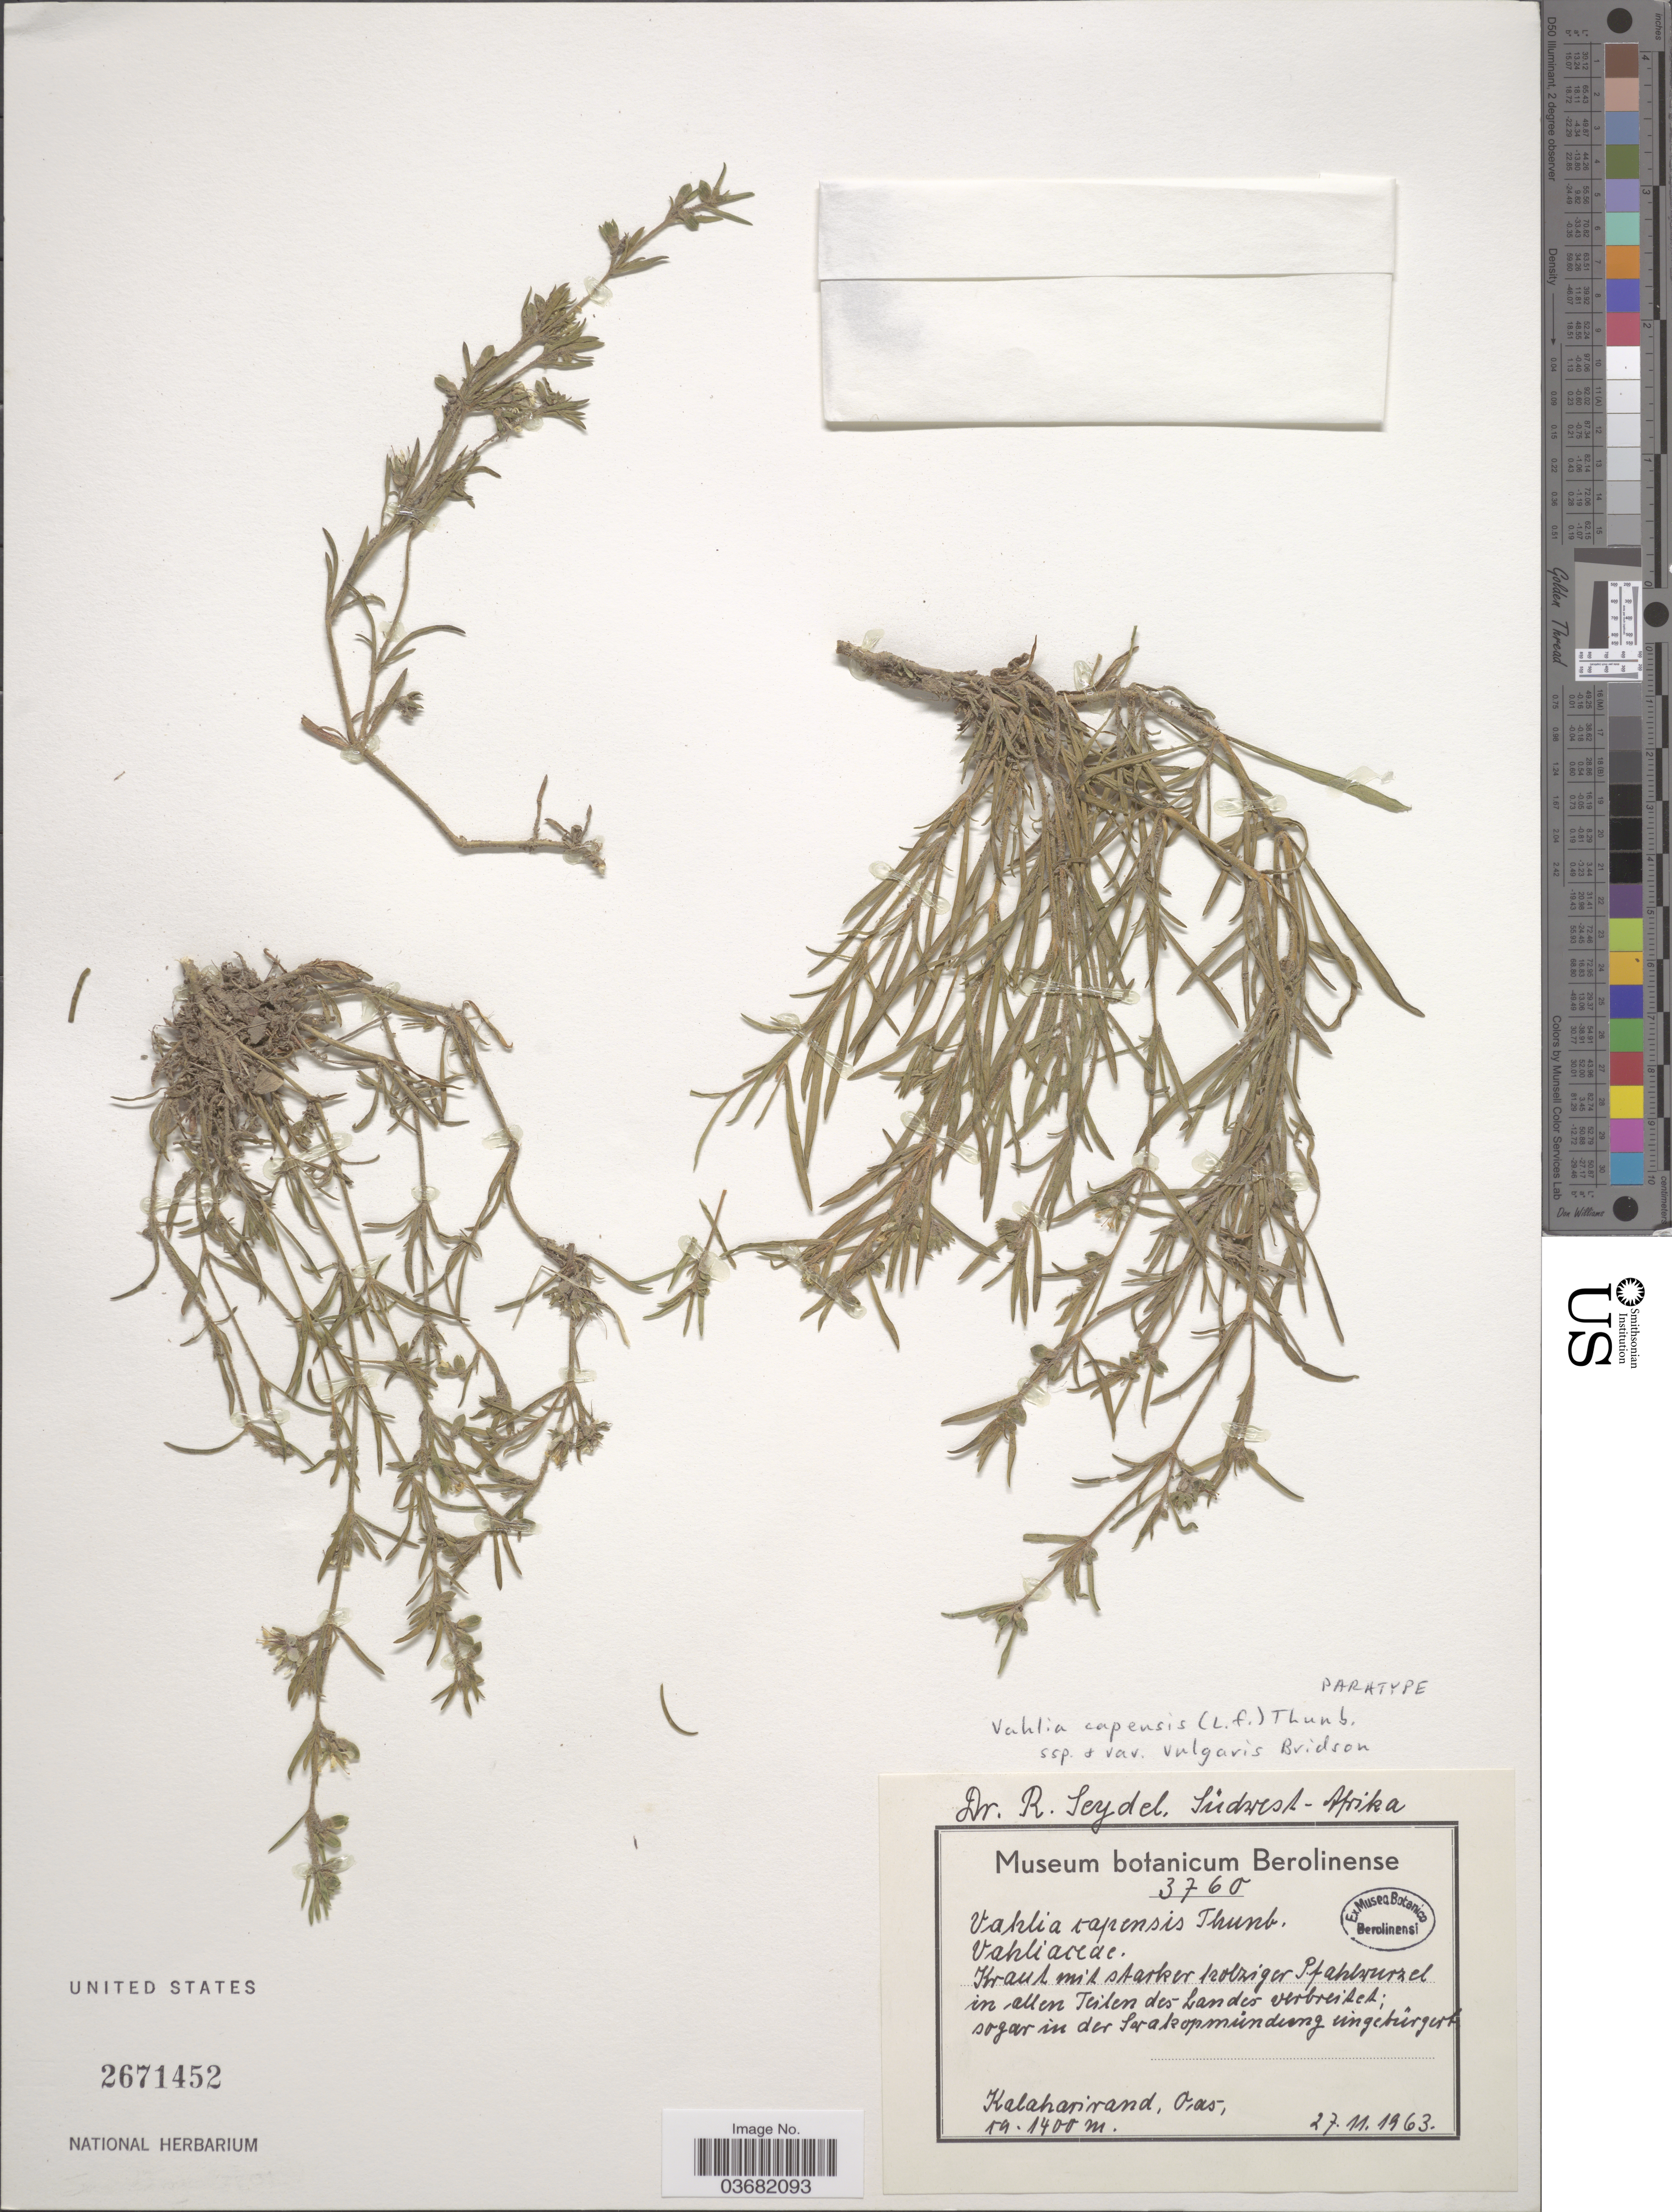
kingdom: Plantae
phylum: Tracheophyta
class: Magnoliopsida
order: Vahliales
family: Vahliaceae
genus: Vahlia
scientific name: Vahlia capensis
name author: (L. f.) Thunb.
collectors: R. Seydel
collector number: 3760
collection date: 1963-11-27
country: Namibia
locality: Kalaharirand, Oas.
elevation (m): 1400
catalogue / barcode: US 2671452